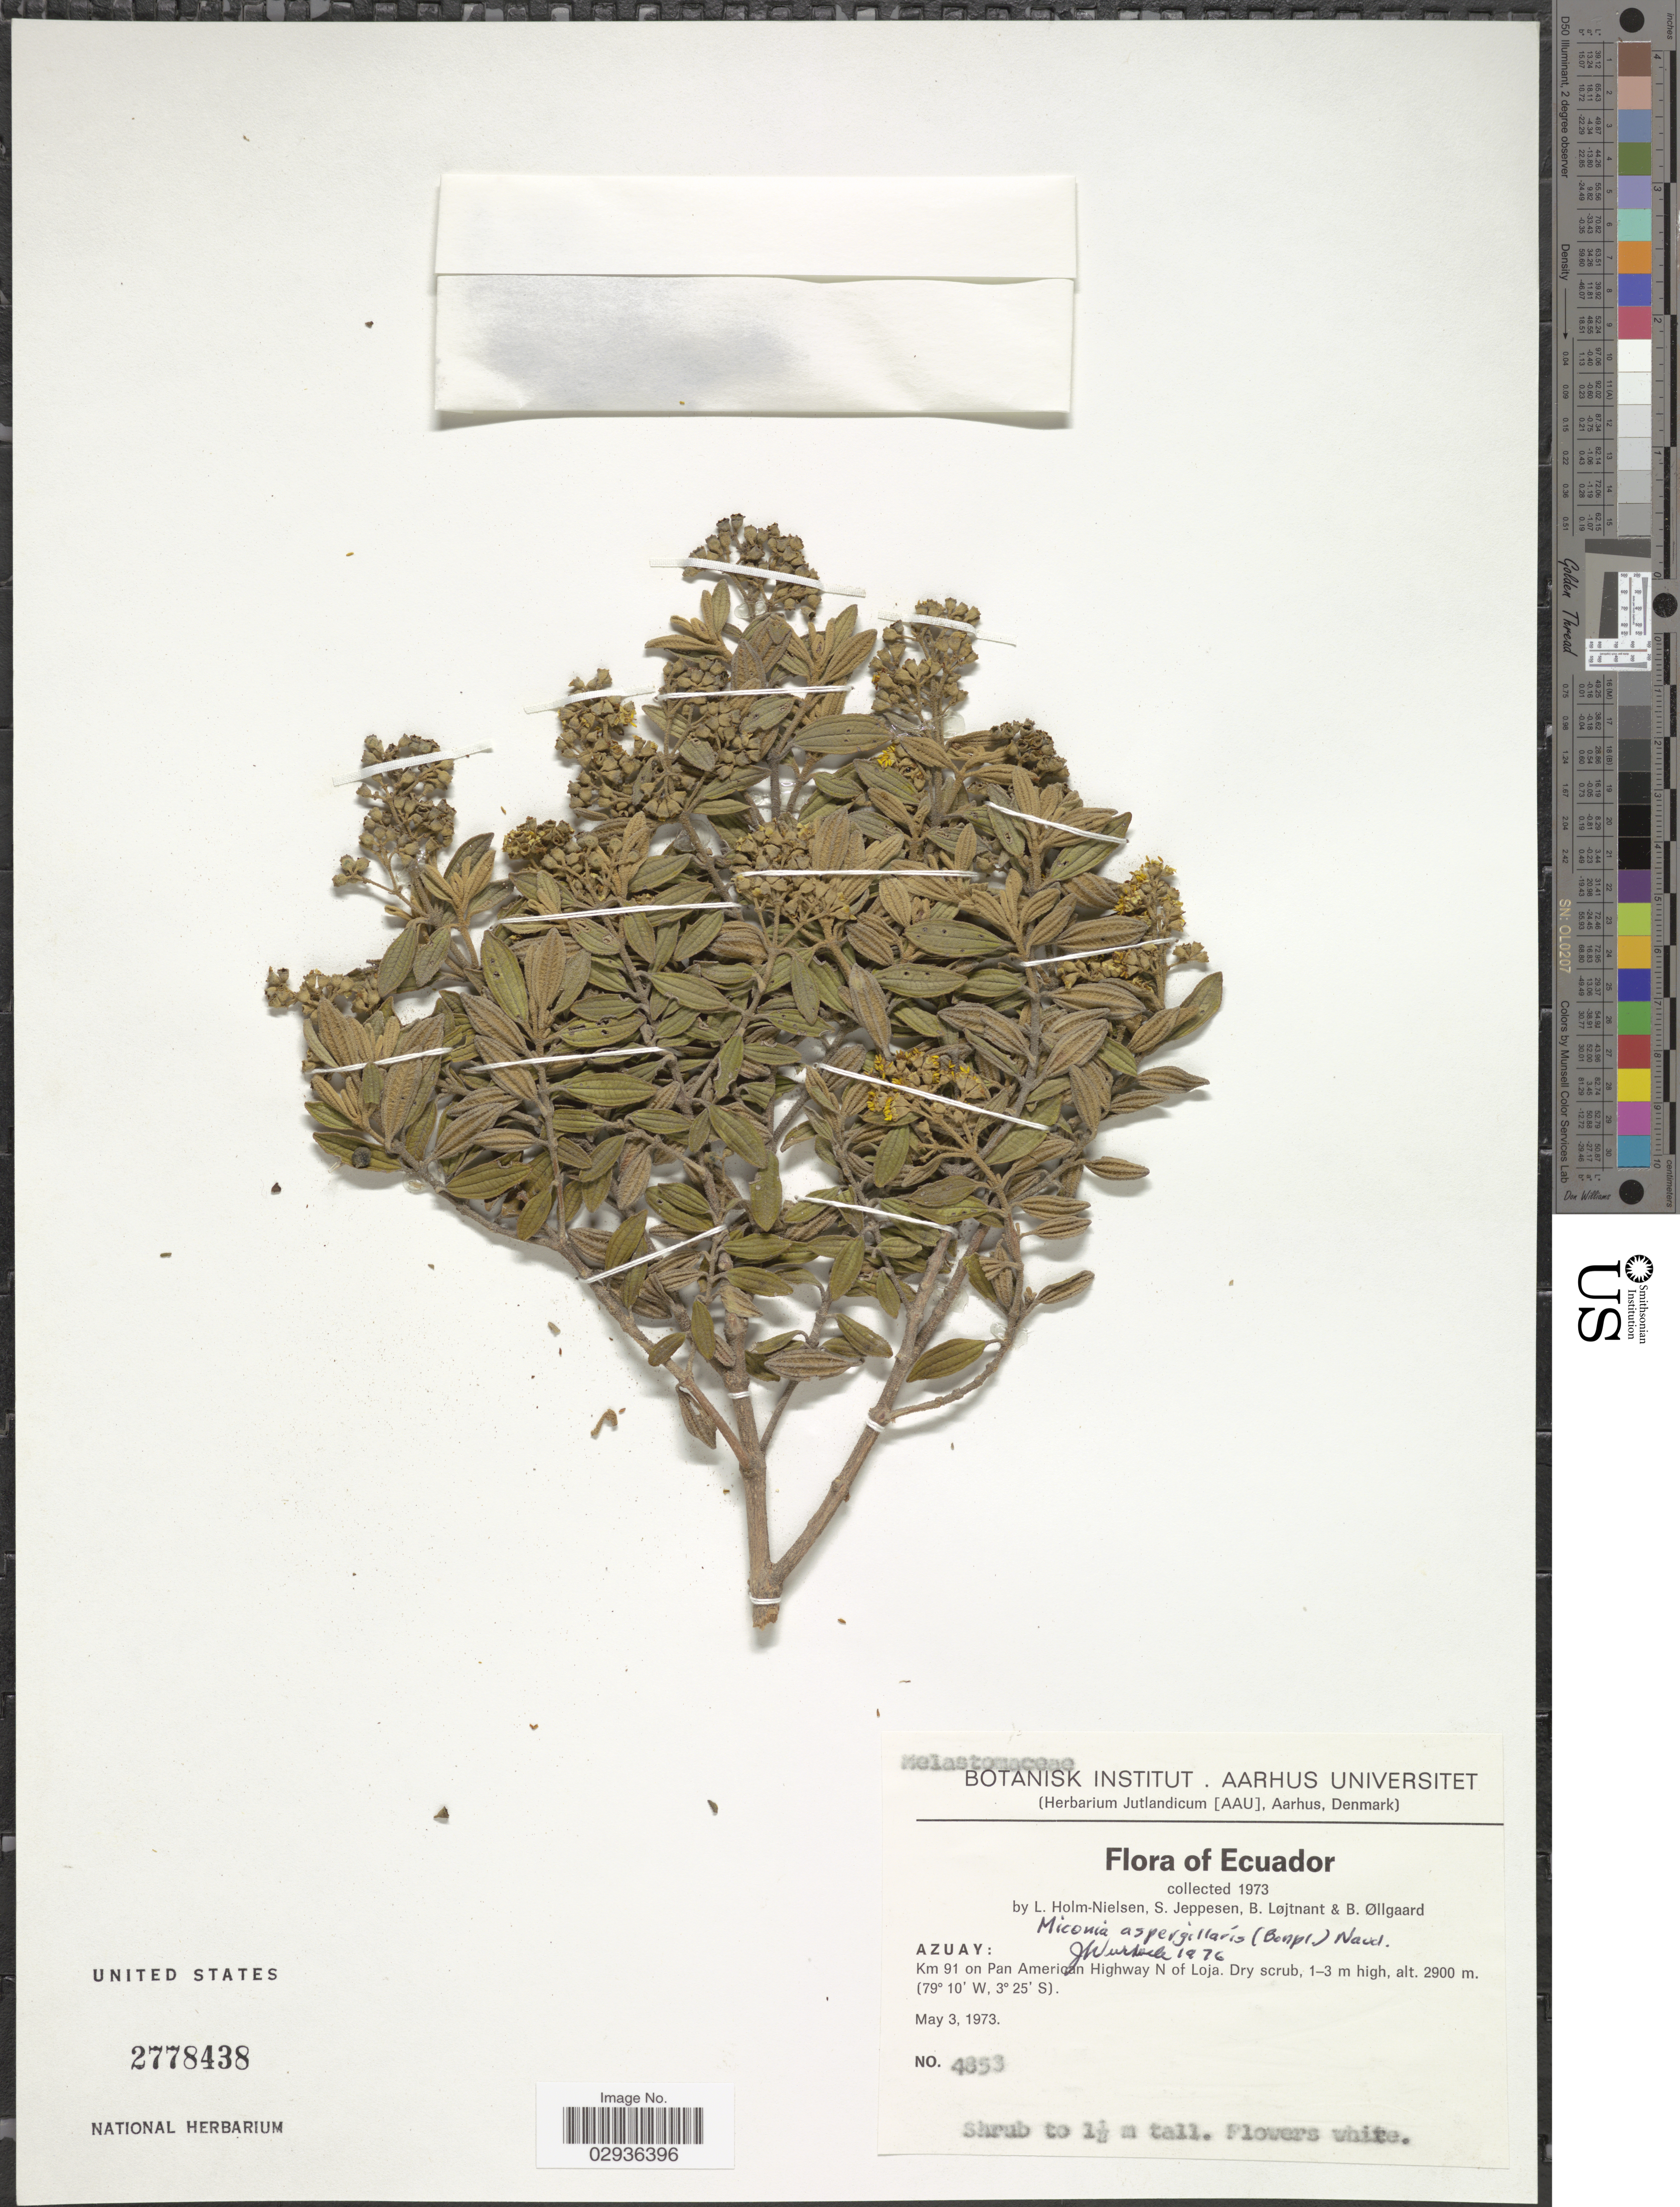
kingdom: Plantae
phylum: Tracheophyta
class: Magnoliopsida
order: Myrtales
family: Melastomataceae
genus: Miconia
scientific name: Miconia aspergillaris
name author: (Bonpl.) Naudin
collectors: L. Holm-Nielsen, S. Jeppesen, B. Löjtnant & B. Øllgaard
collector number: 4853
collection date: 1973-05-03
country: Ecuador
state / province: Azuay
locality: Km 91 on Pan American Highway N of Loja.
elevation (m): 2900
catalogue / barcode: US 2778438